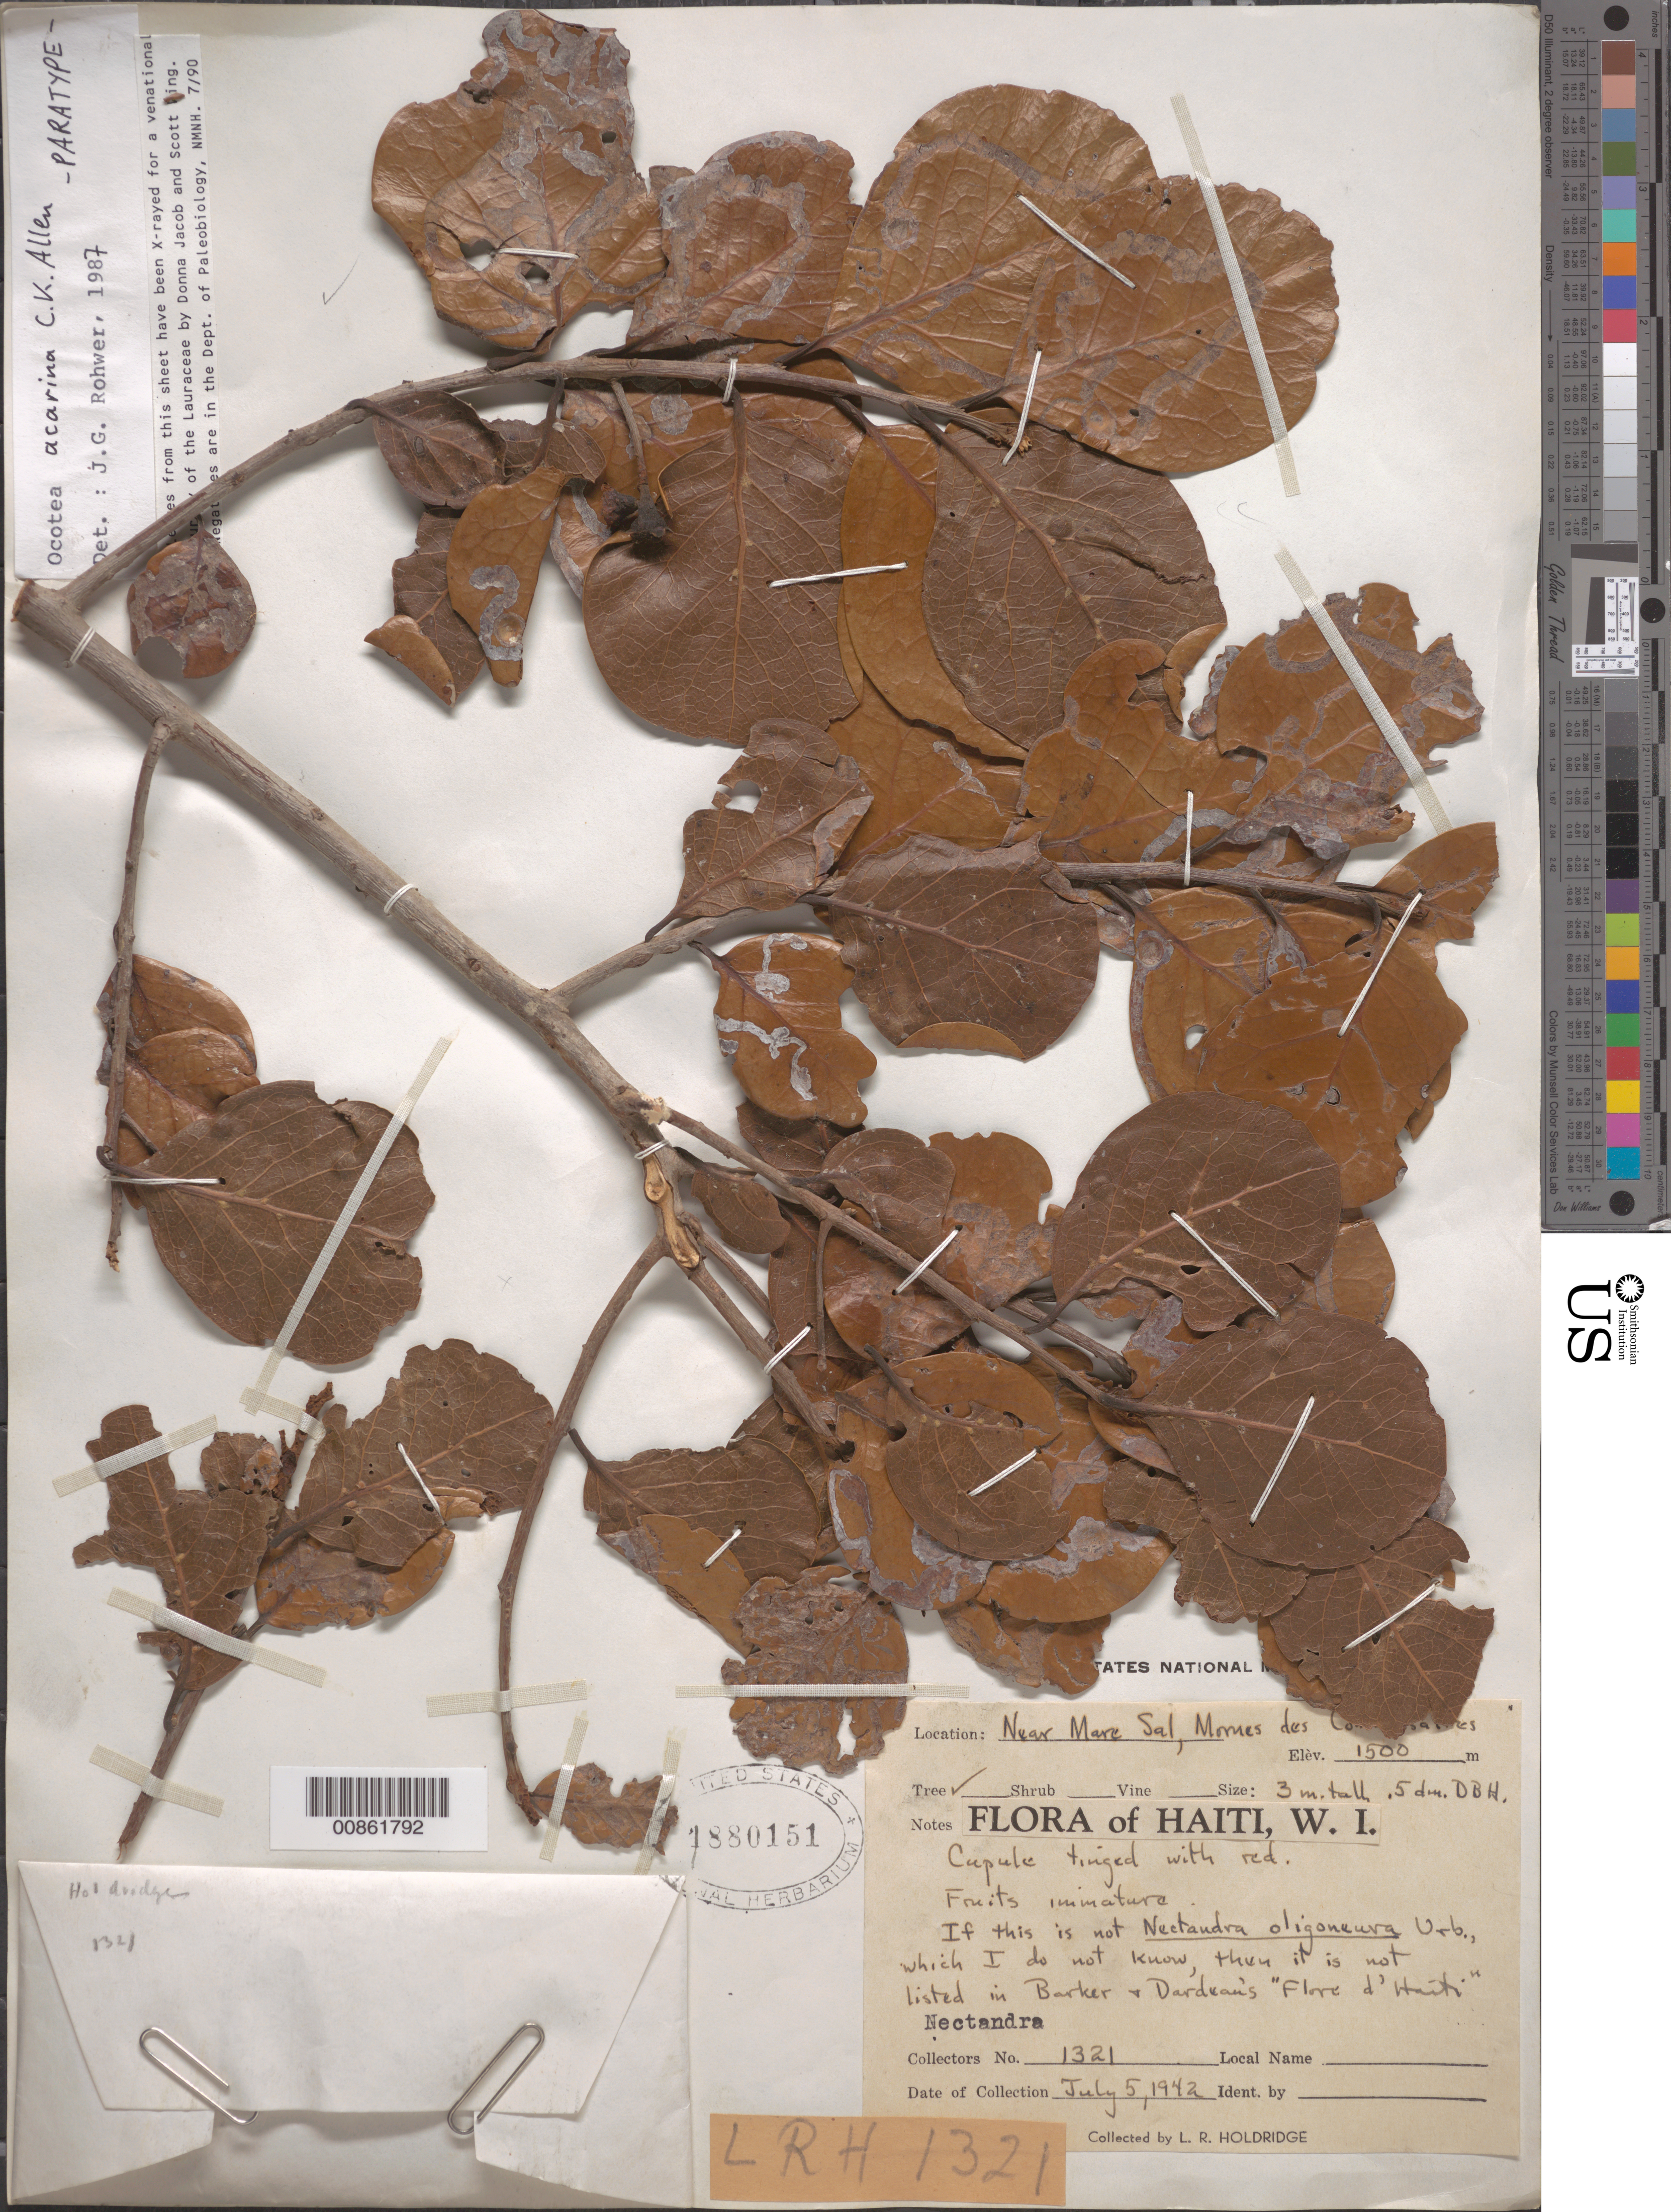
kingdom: Plantae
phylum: Tracheophyta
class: Magnoliopsida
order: Laurales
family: Lauraceae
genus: Ocotea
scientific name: Ocotea acarina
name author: C.K. Allen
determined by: Rohwer, J. G.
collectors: L. Holdridge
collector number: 1321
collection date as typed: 05 Jul 1942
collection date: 1942-07-05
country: Haiti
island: Hispaniola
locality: Near Mare Sal, Mornes des Commissaires.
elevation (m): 1500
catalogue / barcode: US 1880151